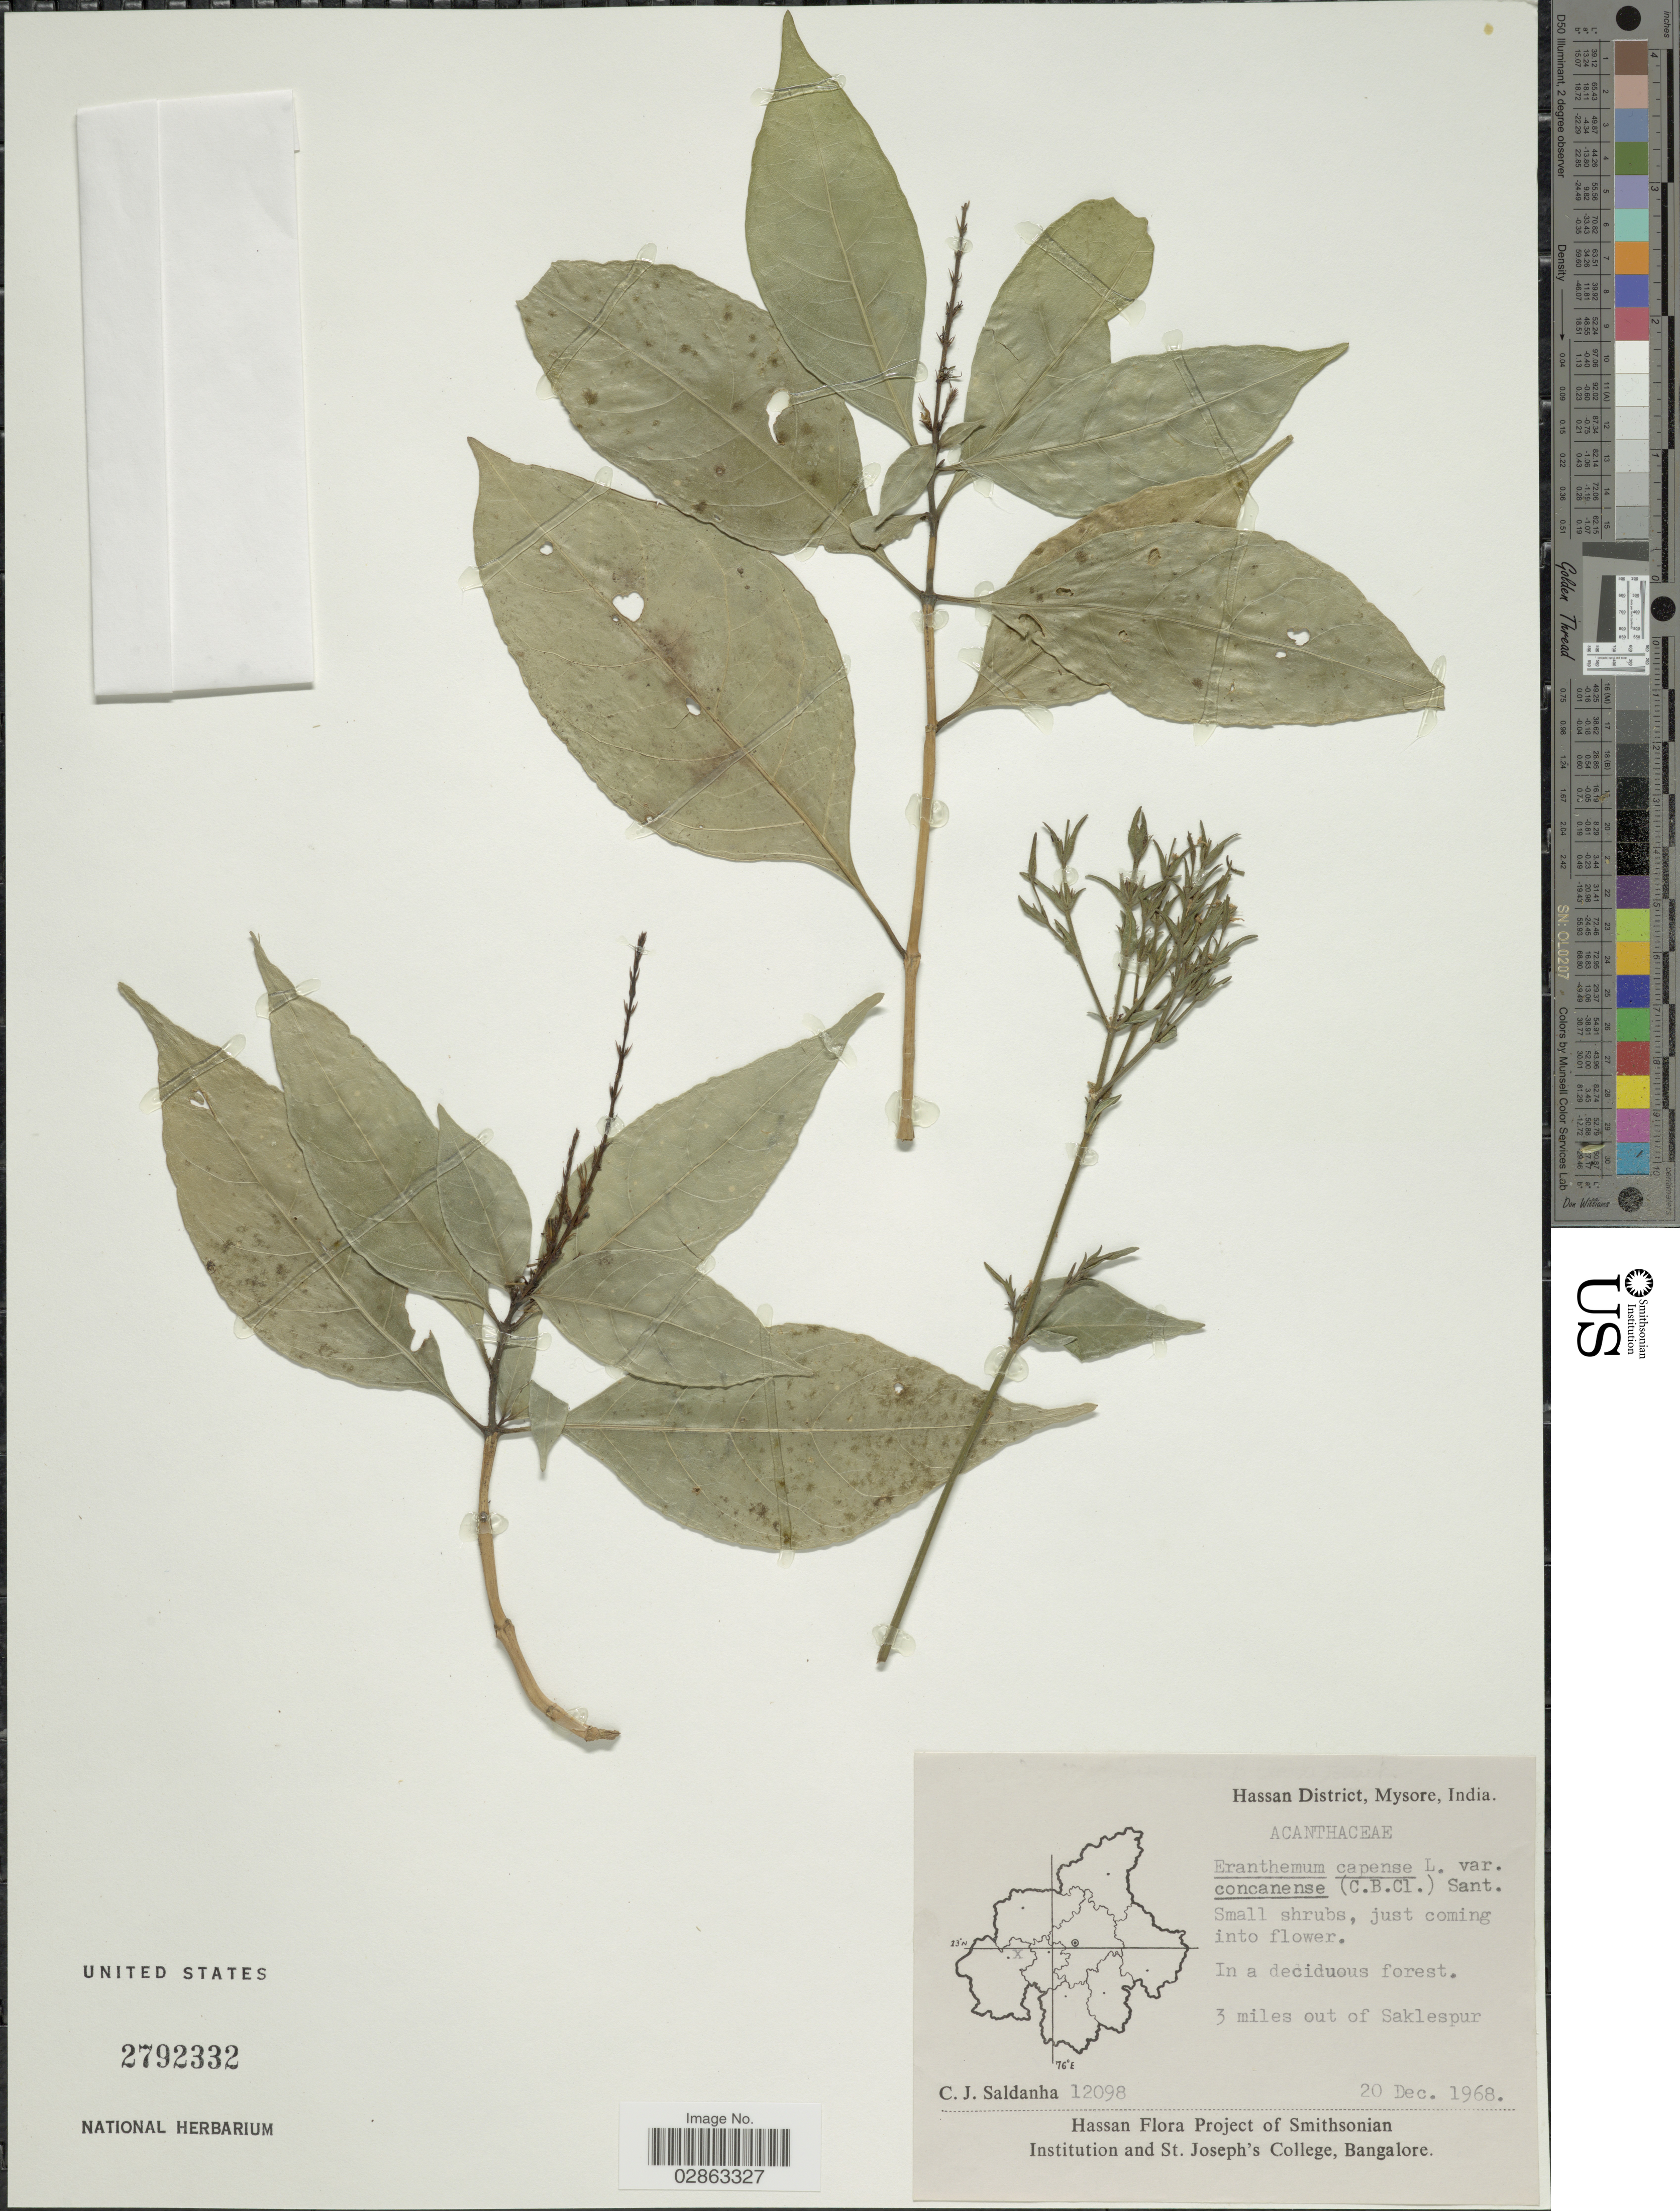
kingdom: Plantae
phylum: Tracheophyta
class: Magnoliopsida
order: Lamiales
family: Acanthaceae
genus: Eranthemum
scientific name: Eranthemum capense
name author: L.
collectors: C. J. Saldanha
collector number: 12098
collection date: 1968-12-20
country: India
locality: Hassan District, Mysore. 3 miles out of Saklespur.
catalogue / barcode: US 2792332